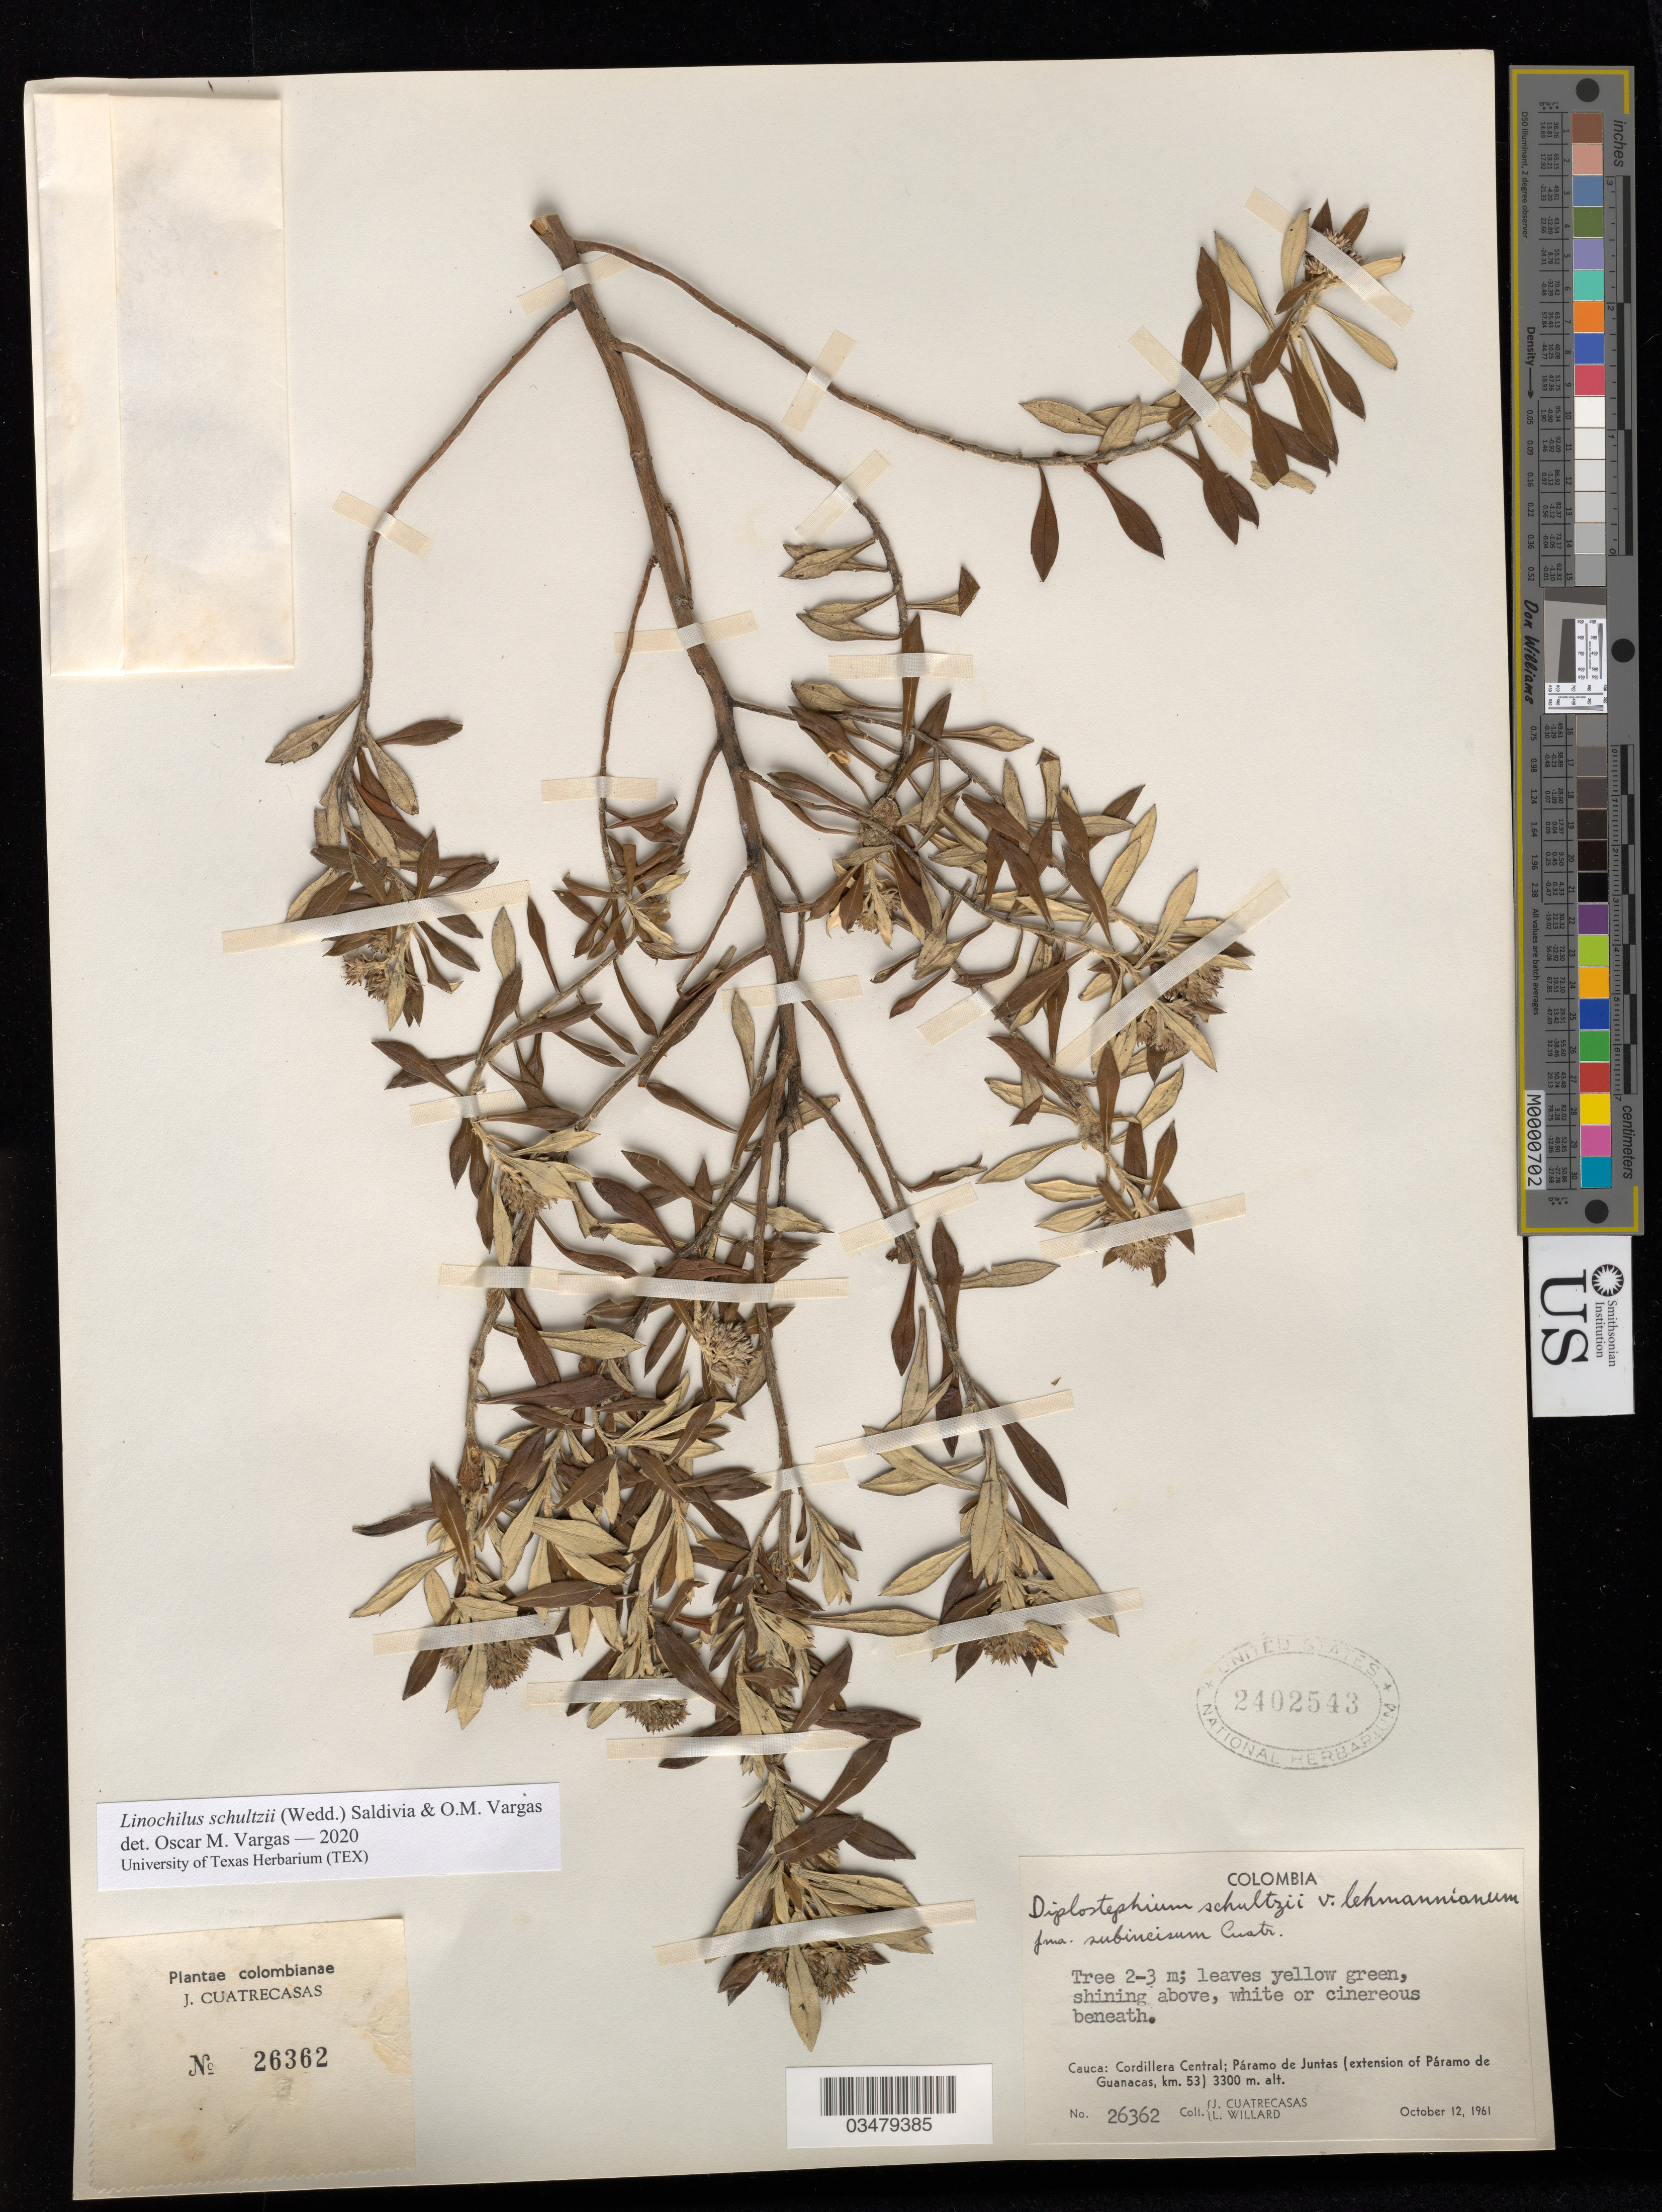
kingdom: Plantae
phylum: Tracheophyta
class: Magnoliopsida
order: Asterales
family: Asteraceae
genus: Linochilus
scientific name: Linochilus schultzii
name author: (Wedd.) Saldivia & O.M. Vargas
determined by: Vargas, Oscar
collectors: J. Cuatrecasas & L. Willard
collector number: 26362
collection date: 1961-10-12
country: Colombia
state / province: Cauca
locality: Cordillera Central; Páramo de Juntas (extension of Páramo de Guanacas, km. 53).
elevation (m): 3300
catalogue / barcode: US 2402543